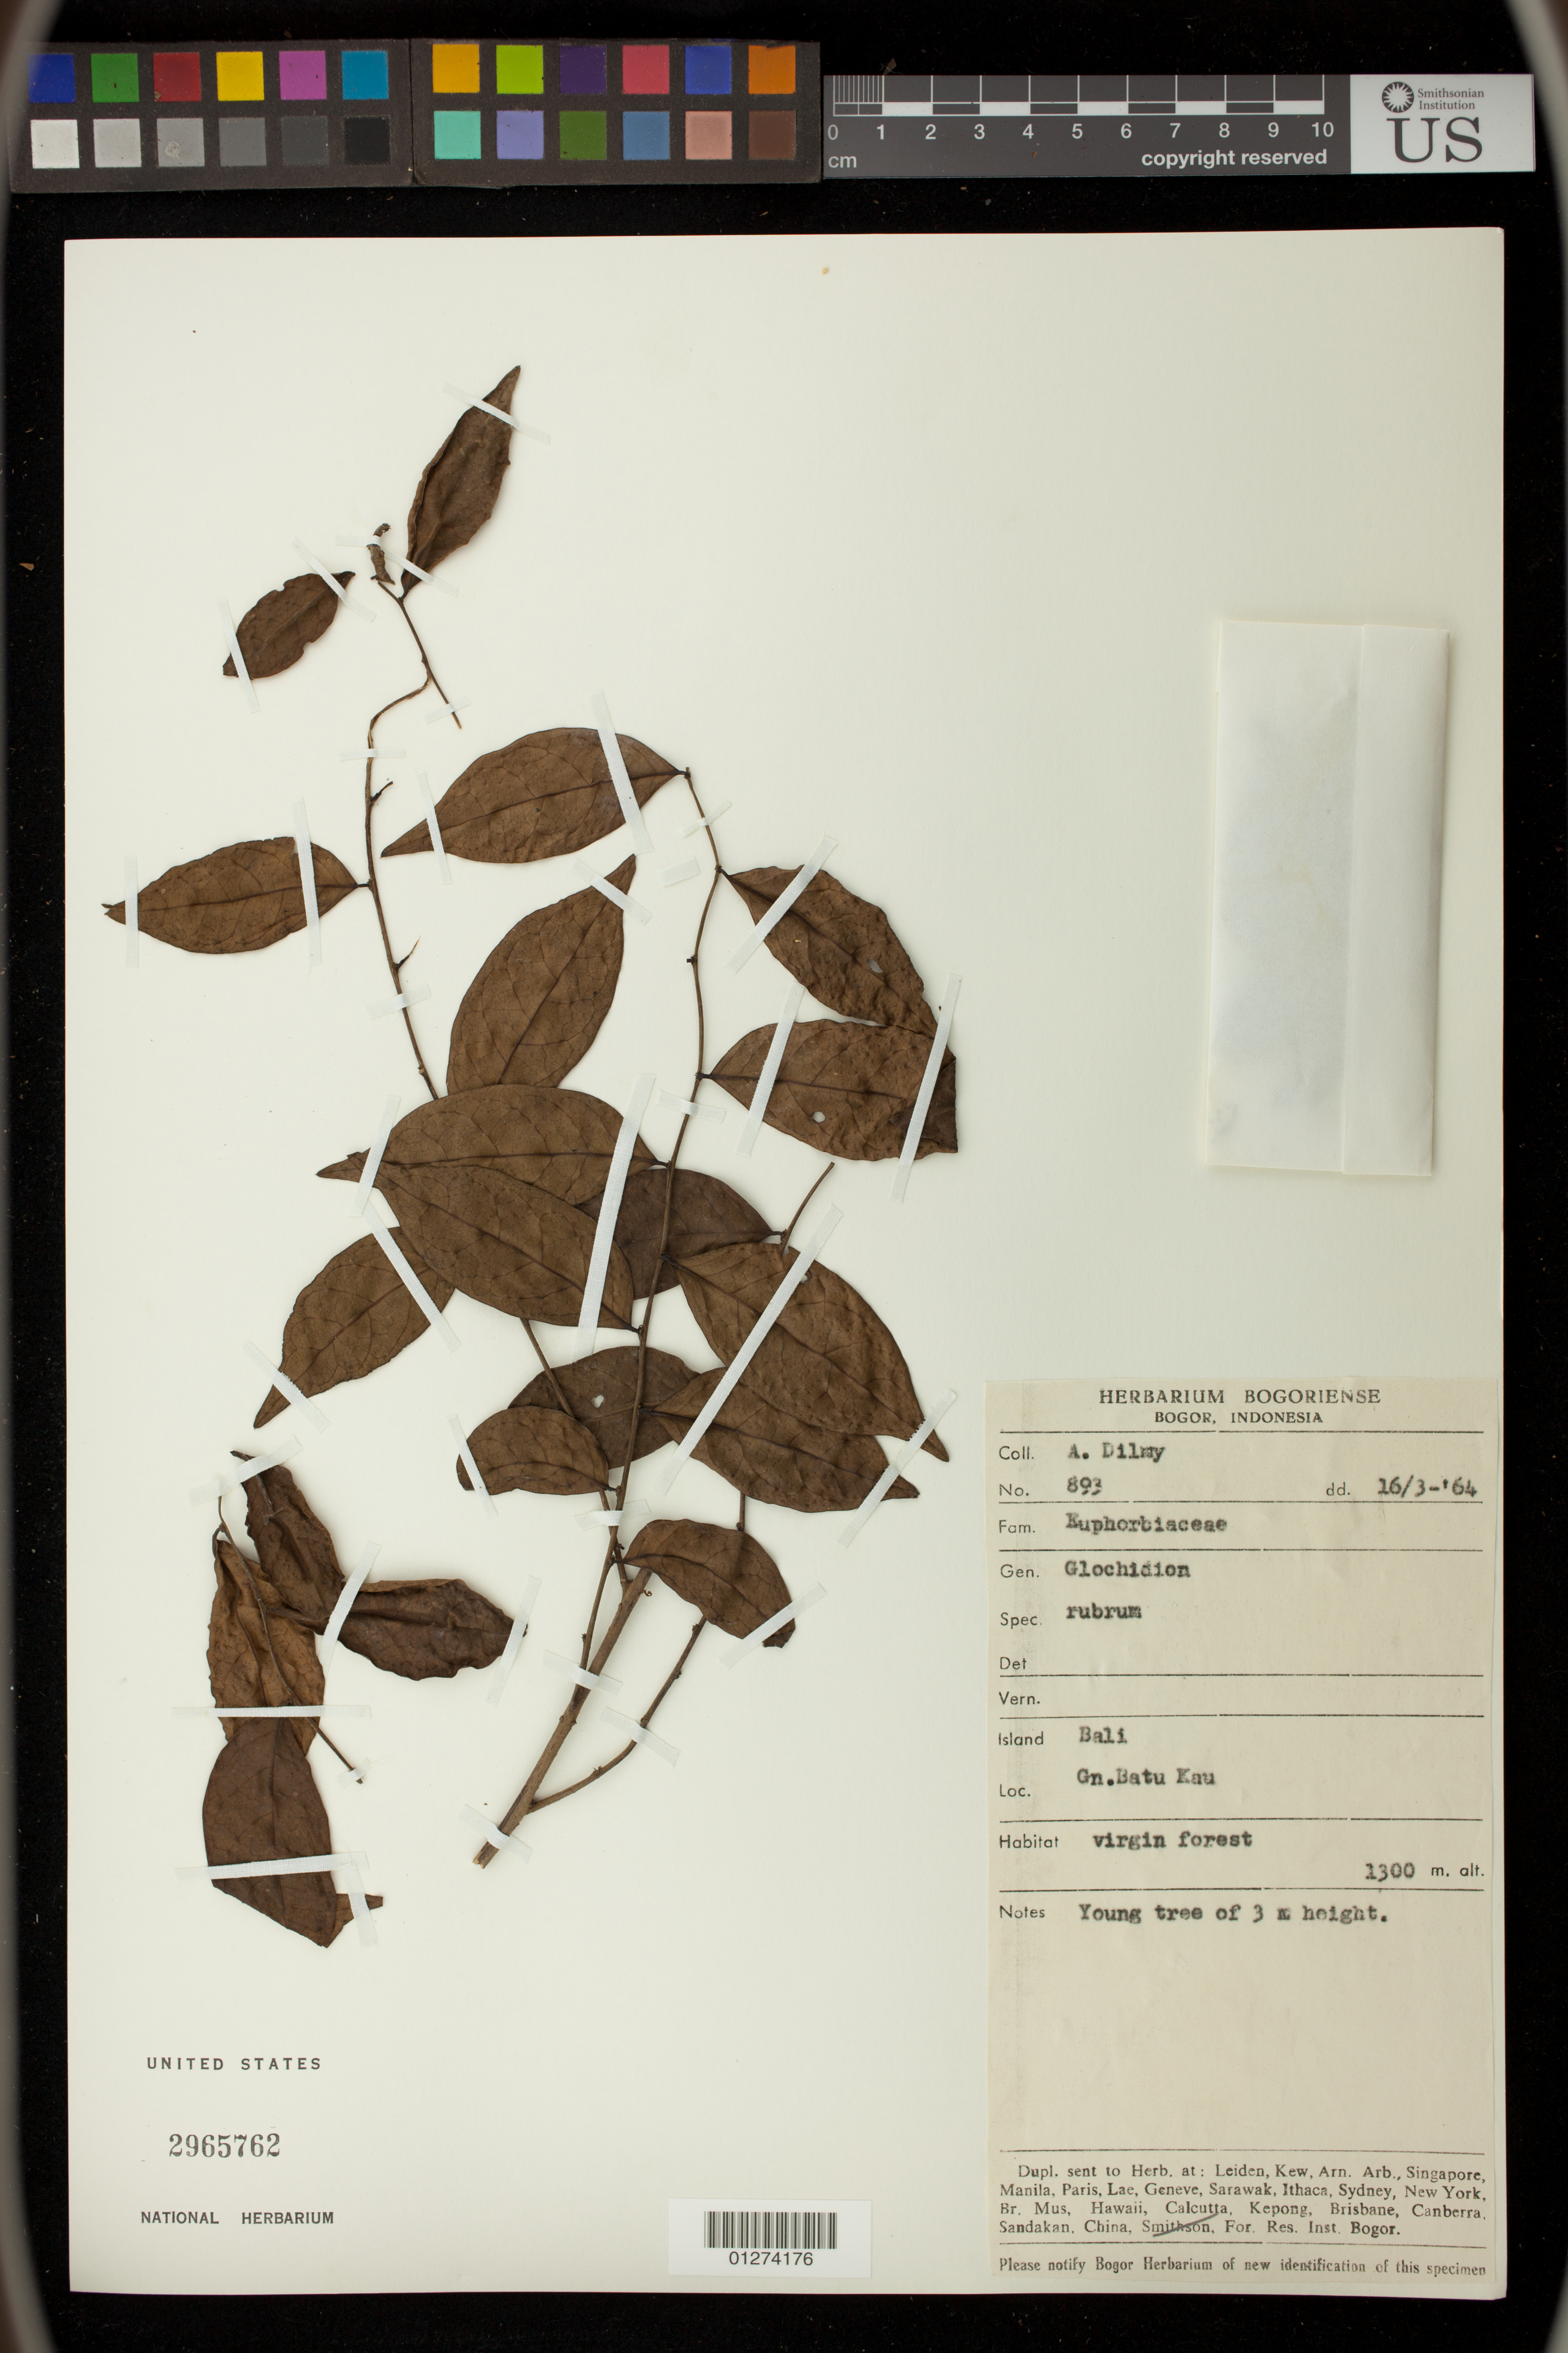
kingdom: Plantae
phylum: Tracheophyta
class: Magnoliopsida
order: Malpighiales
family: Phyllanthaceae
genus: Glochidion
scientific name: Glochidion rubrum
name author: Blume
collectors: A. Dilmy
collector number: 893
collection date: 1964-03-16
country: Indonesia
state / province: Nusa Tenggara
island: Bali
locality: Gn. Batu Kau [Bukit Batukau], Bali Province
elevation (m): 1300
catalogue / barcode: US 2965762